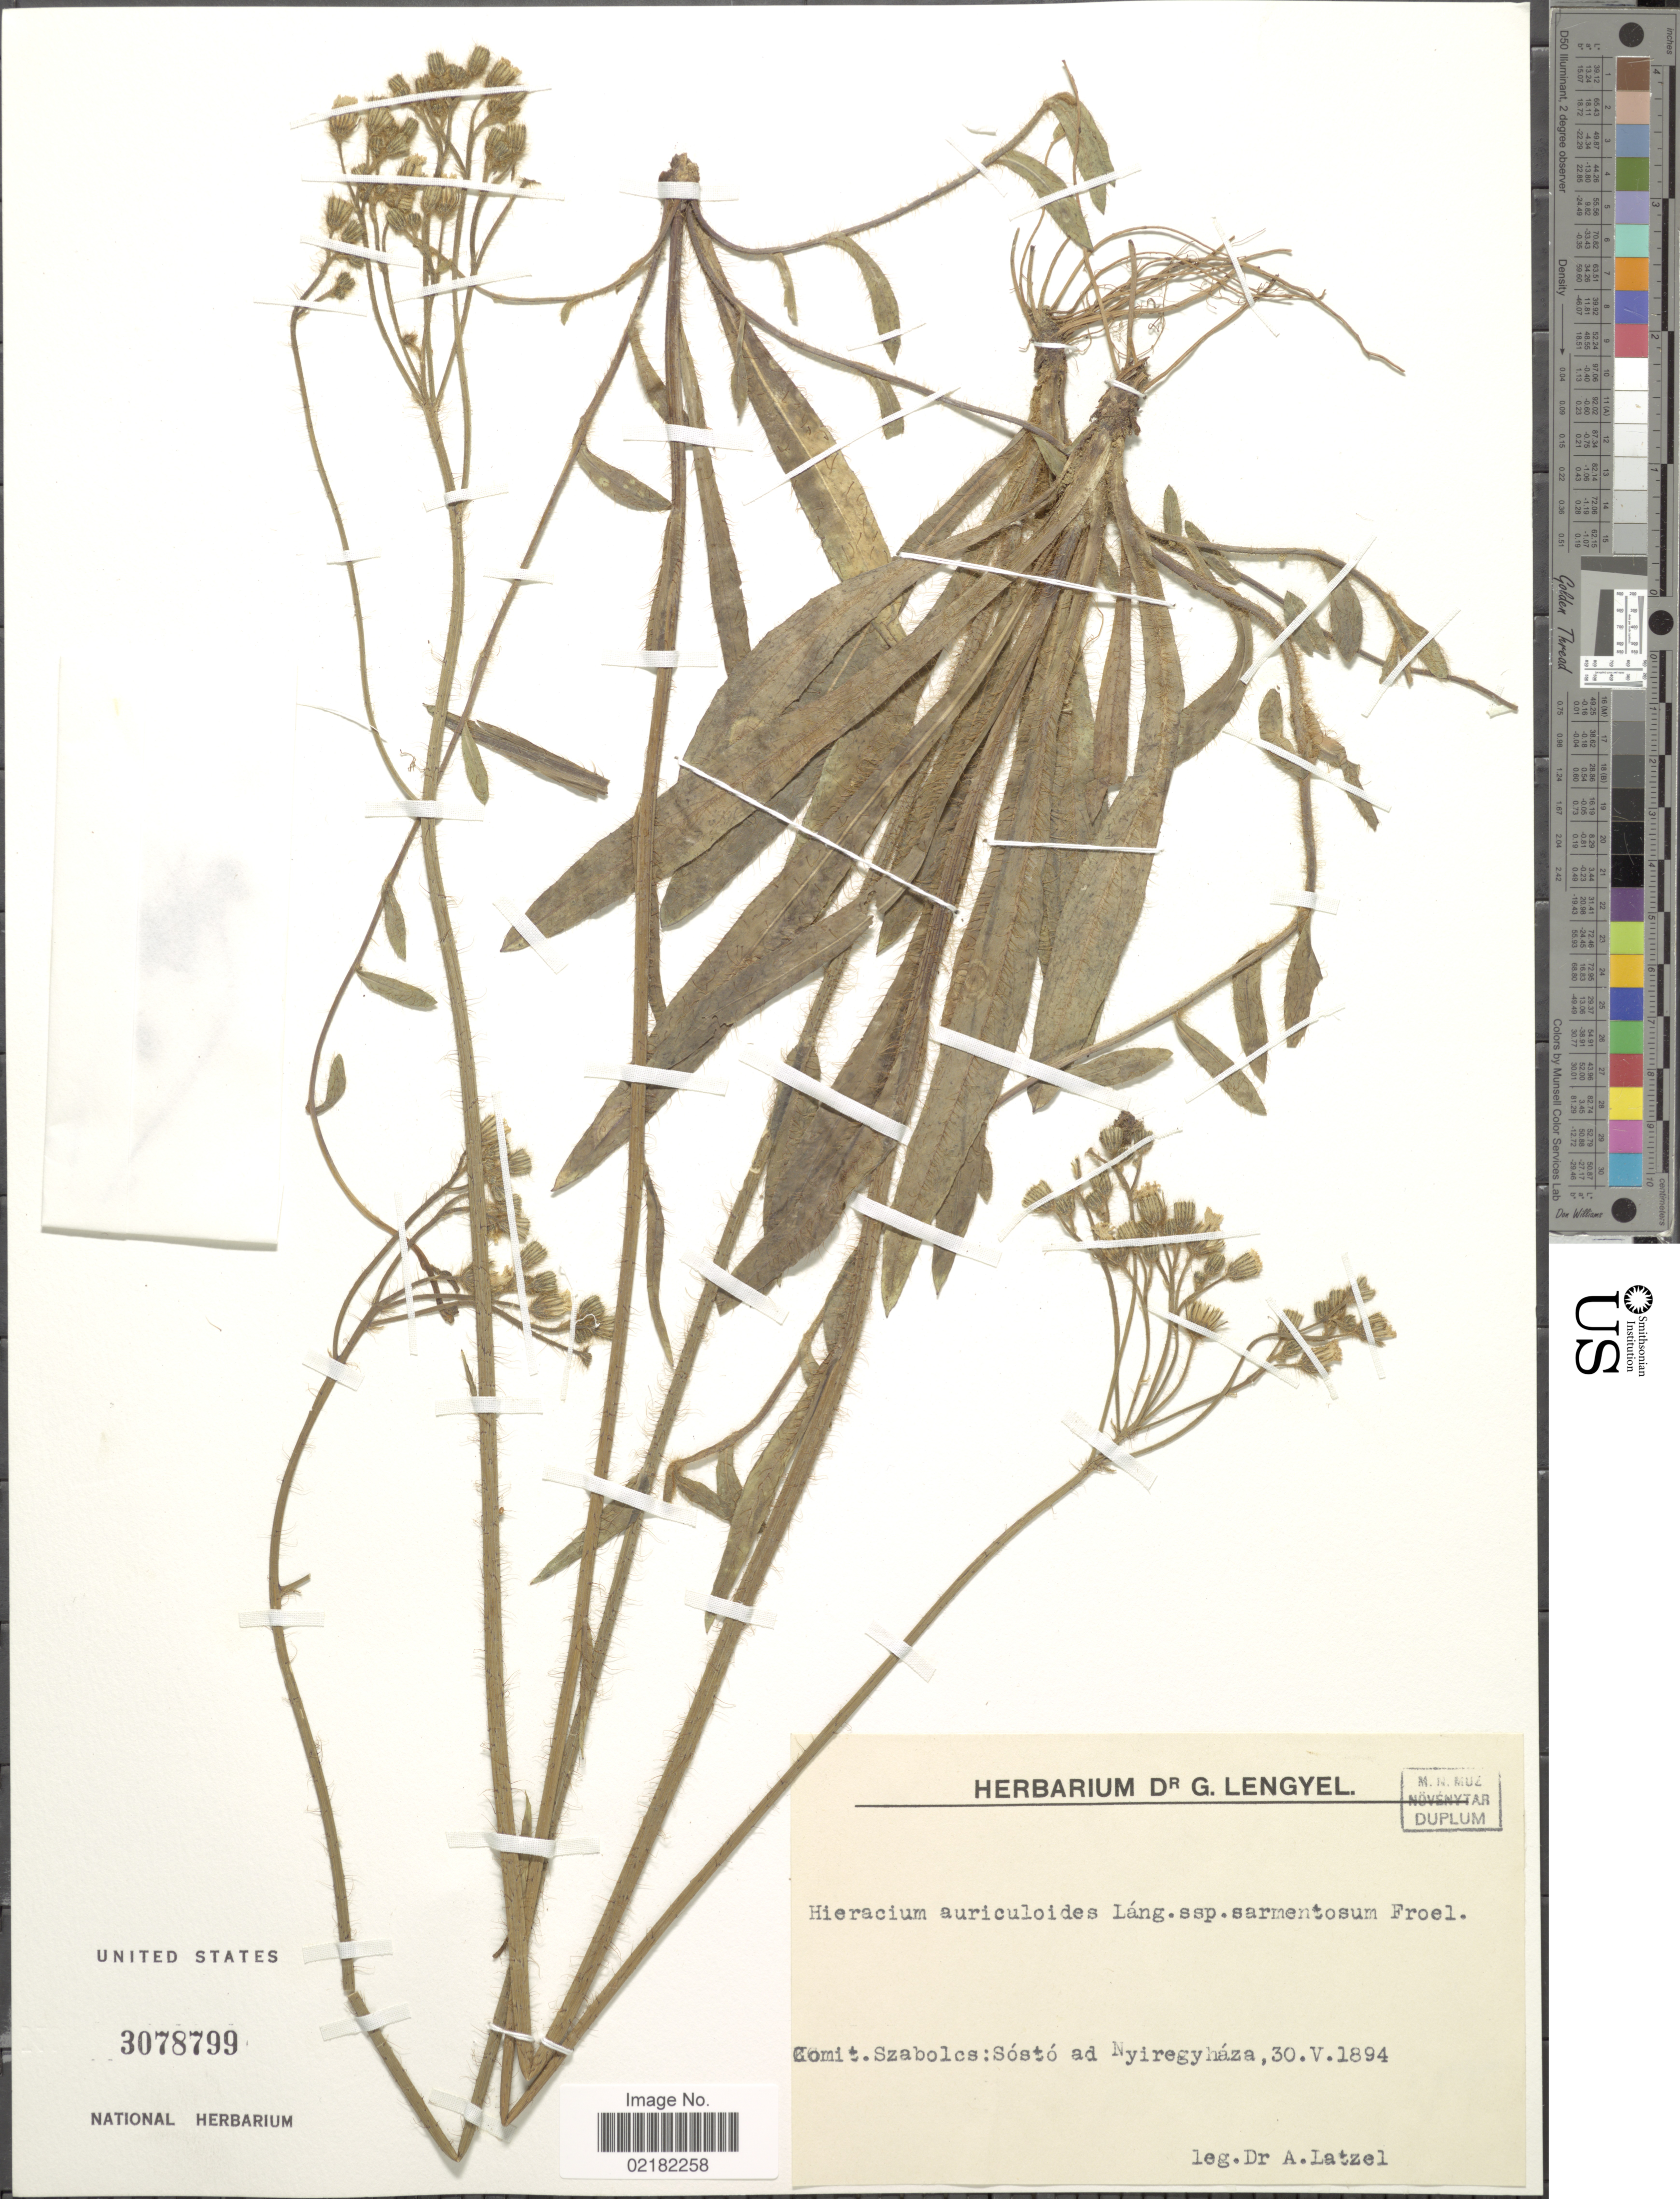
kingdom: Plantae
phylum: Tracheophyta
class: Magnoliopsida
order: Asterales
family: Asteraceae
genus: Pilosella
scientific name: Pilosella auriculoides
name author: (Láng) Arvet-Touvet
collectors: A. Latzel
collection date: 1894-05-30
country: Hungary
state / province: Szabolcs-Szatmár-Bereg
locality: Comit, Szabolcs: Sosto ad Nyiregyhaza.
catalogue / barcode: US 3078799